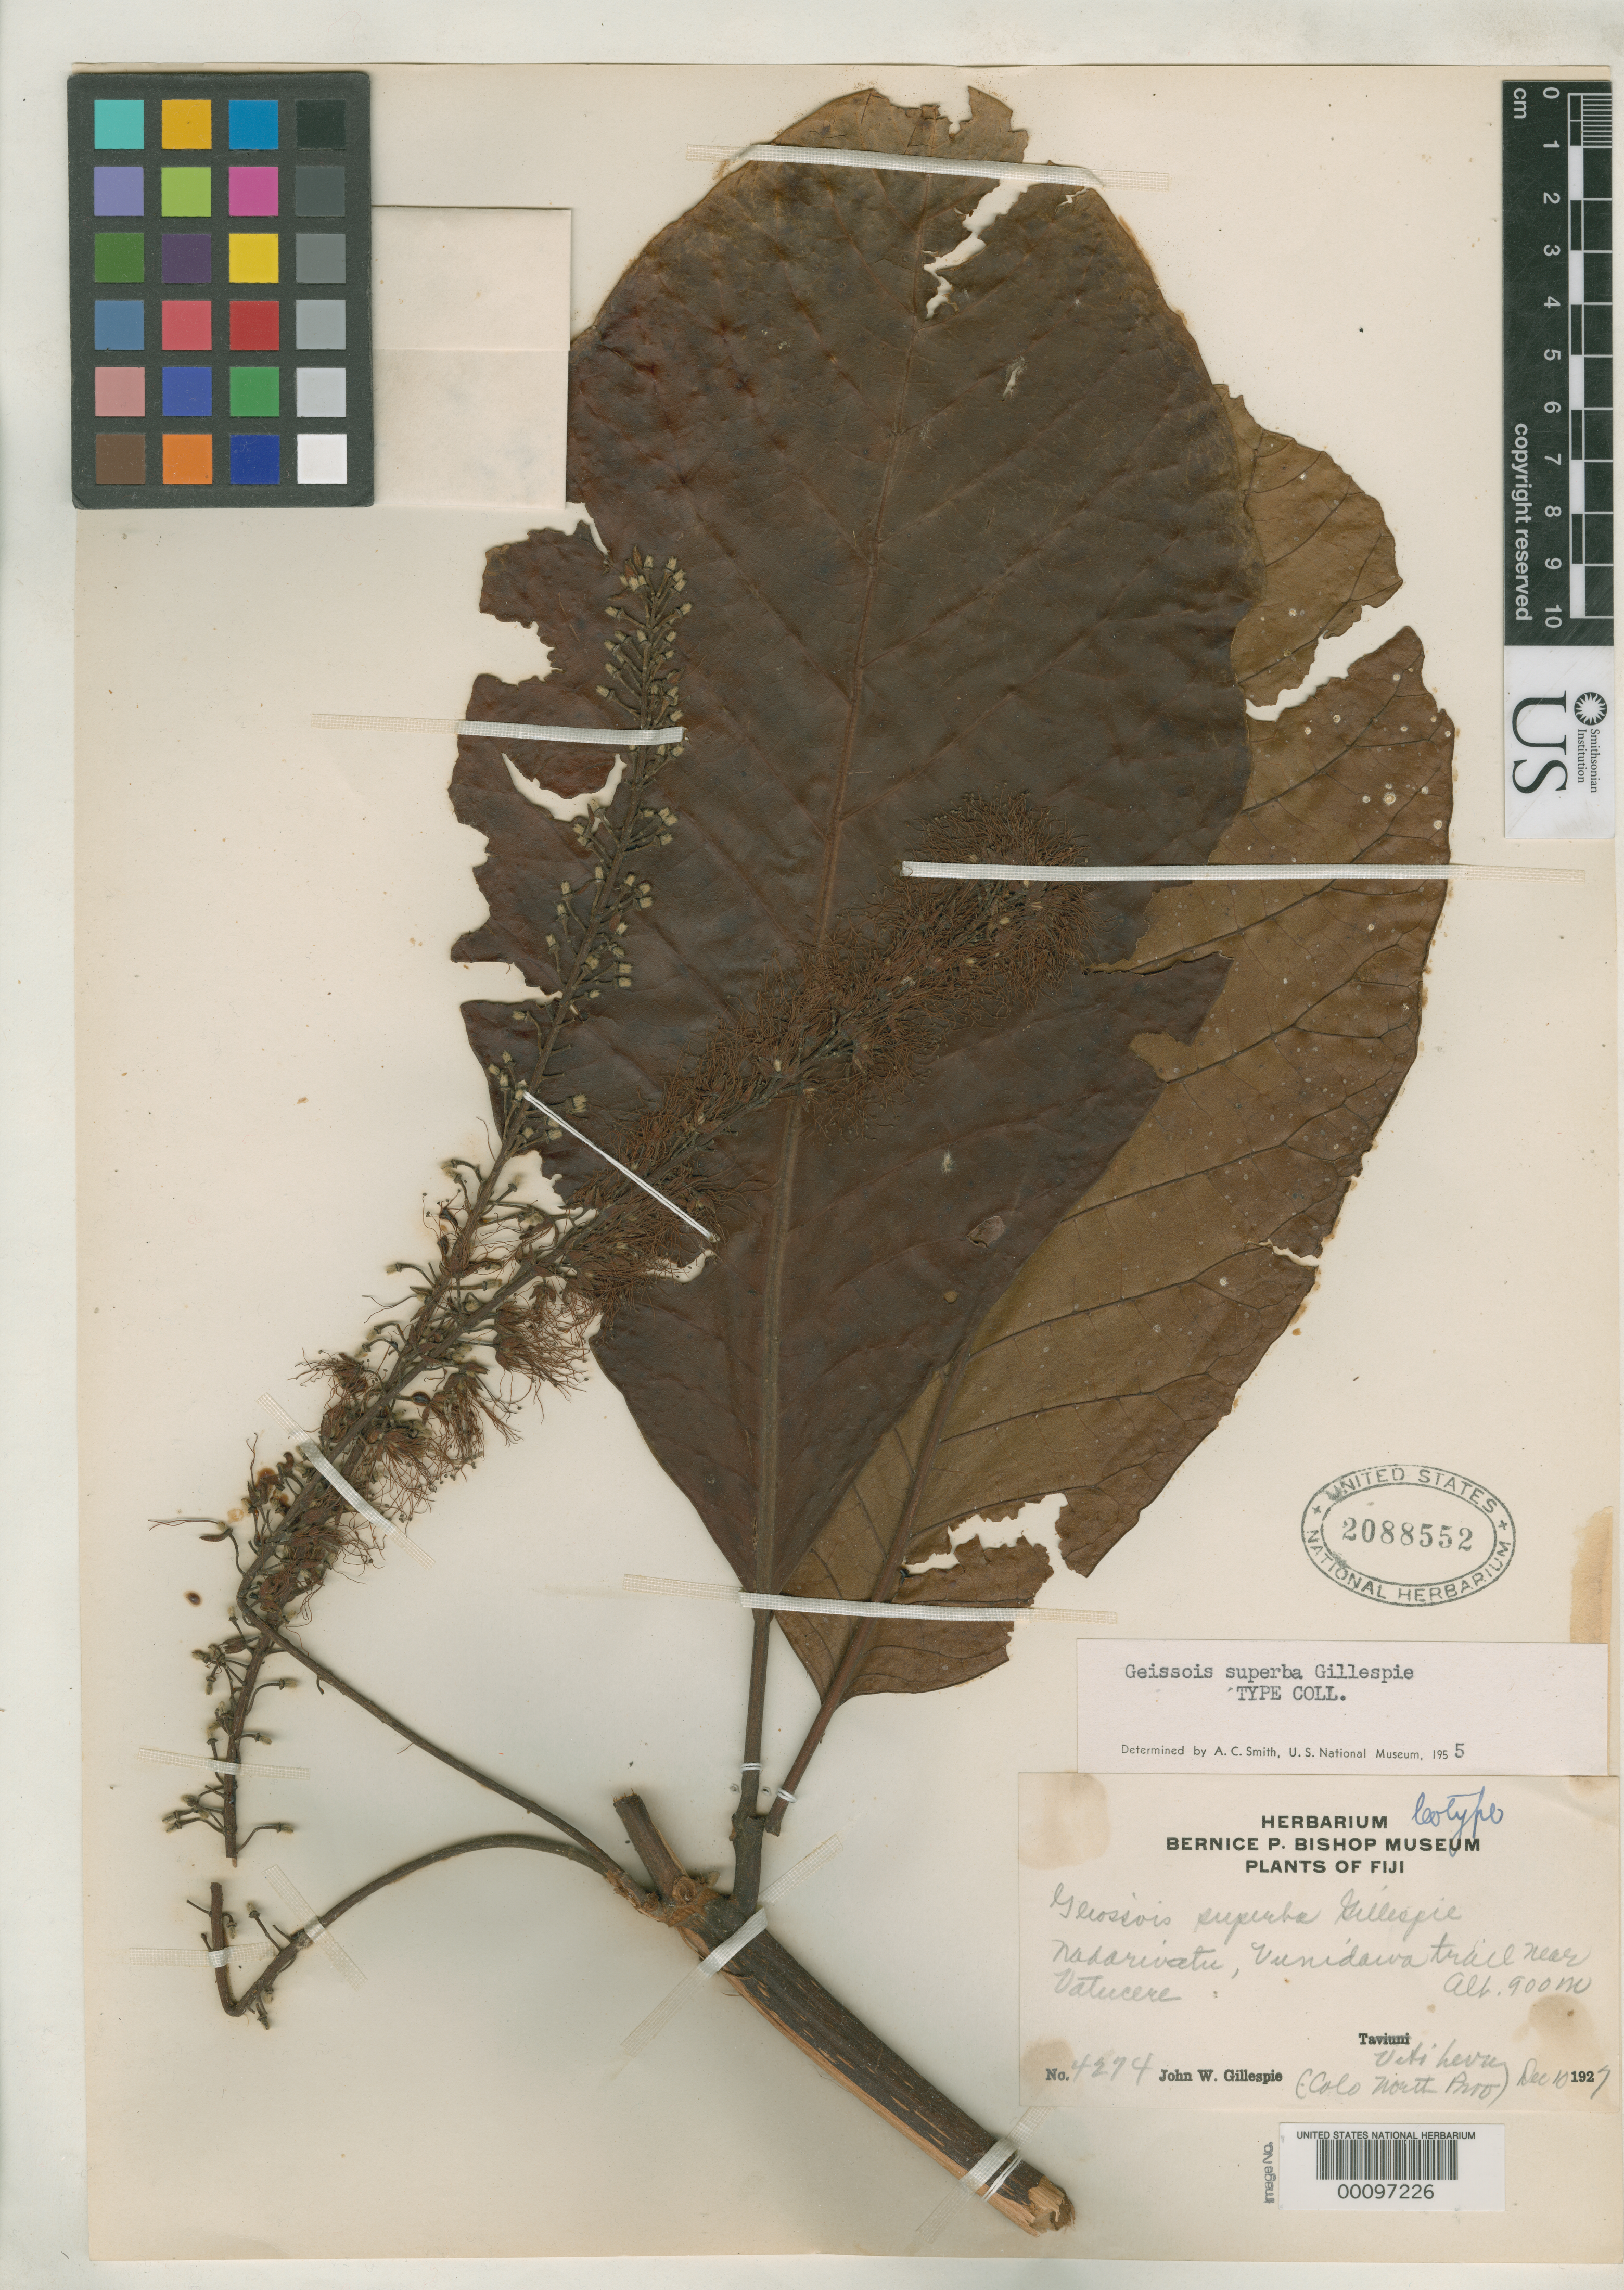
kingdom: Plantae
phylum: Tracheophyta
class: Magnoliopsida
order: Oxalidales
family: Cunoniaceae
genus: Geissois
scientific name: Geissois superba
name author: Gillespie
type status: Isotype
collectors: J. W. Gillespie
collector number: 4274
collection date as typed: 10 Dec 1927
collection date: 1927-12-10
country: Fiji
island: Viti Levu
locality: Between Nandarivatu & Vatuthere. Tholo North. [Viti Levu Group]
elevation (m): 900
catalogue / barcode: US 2088552